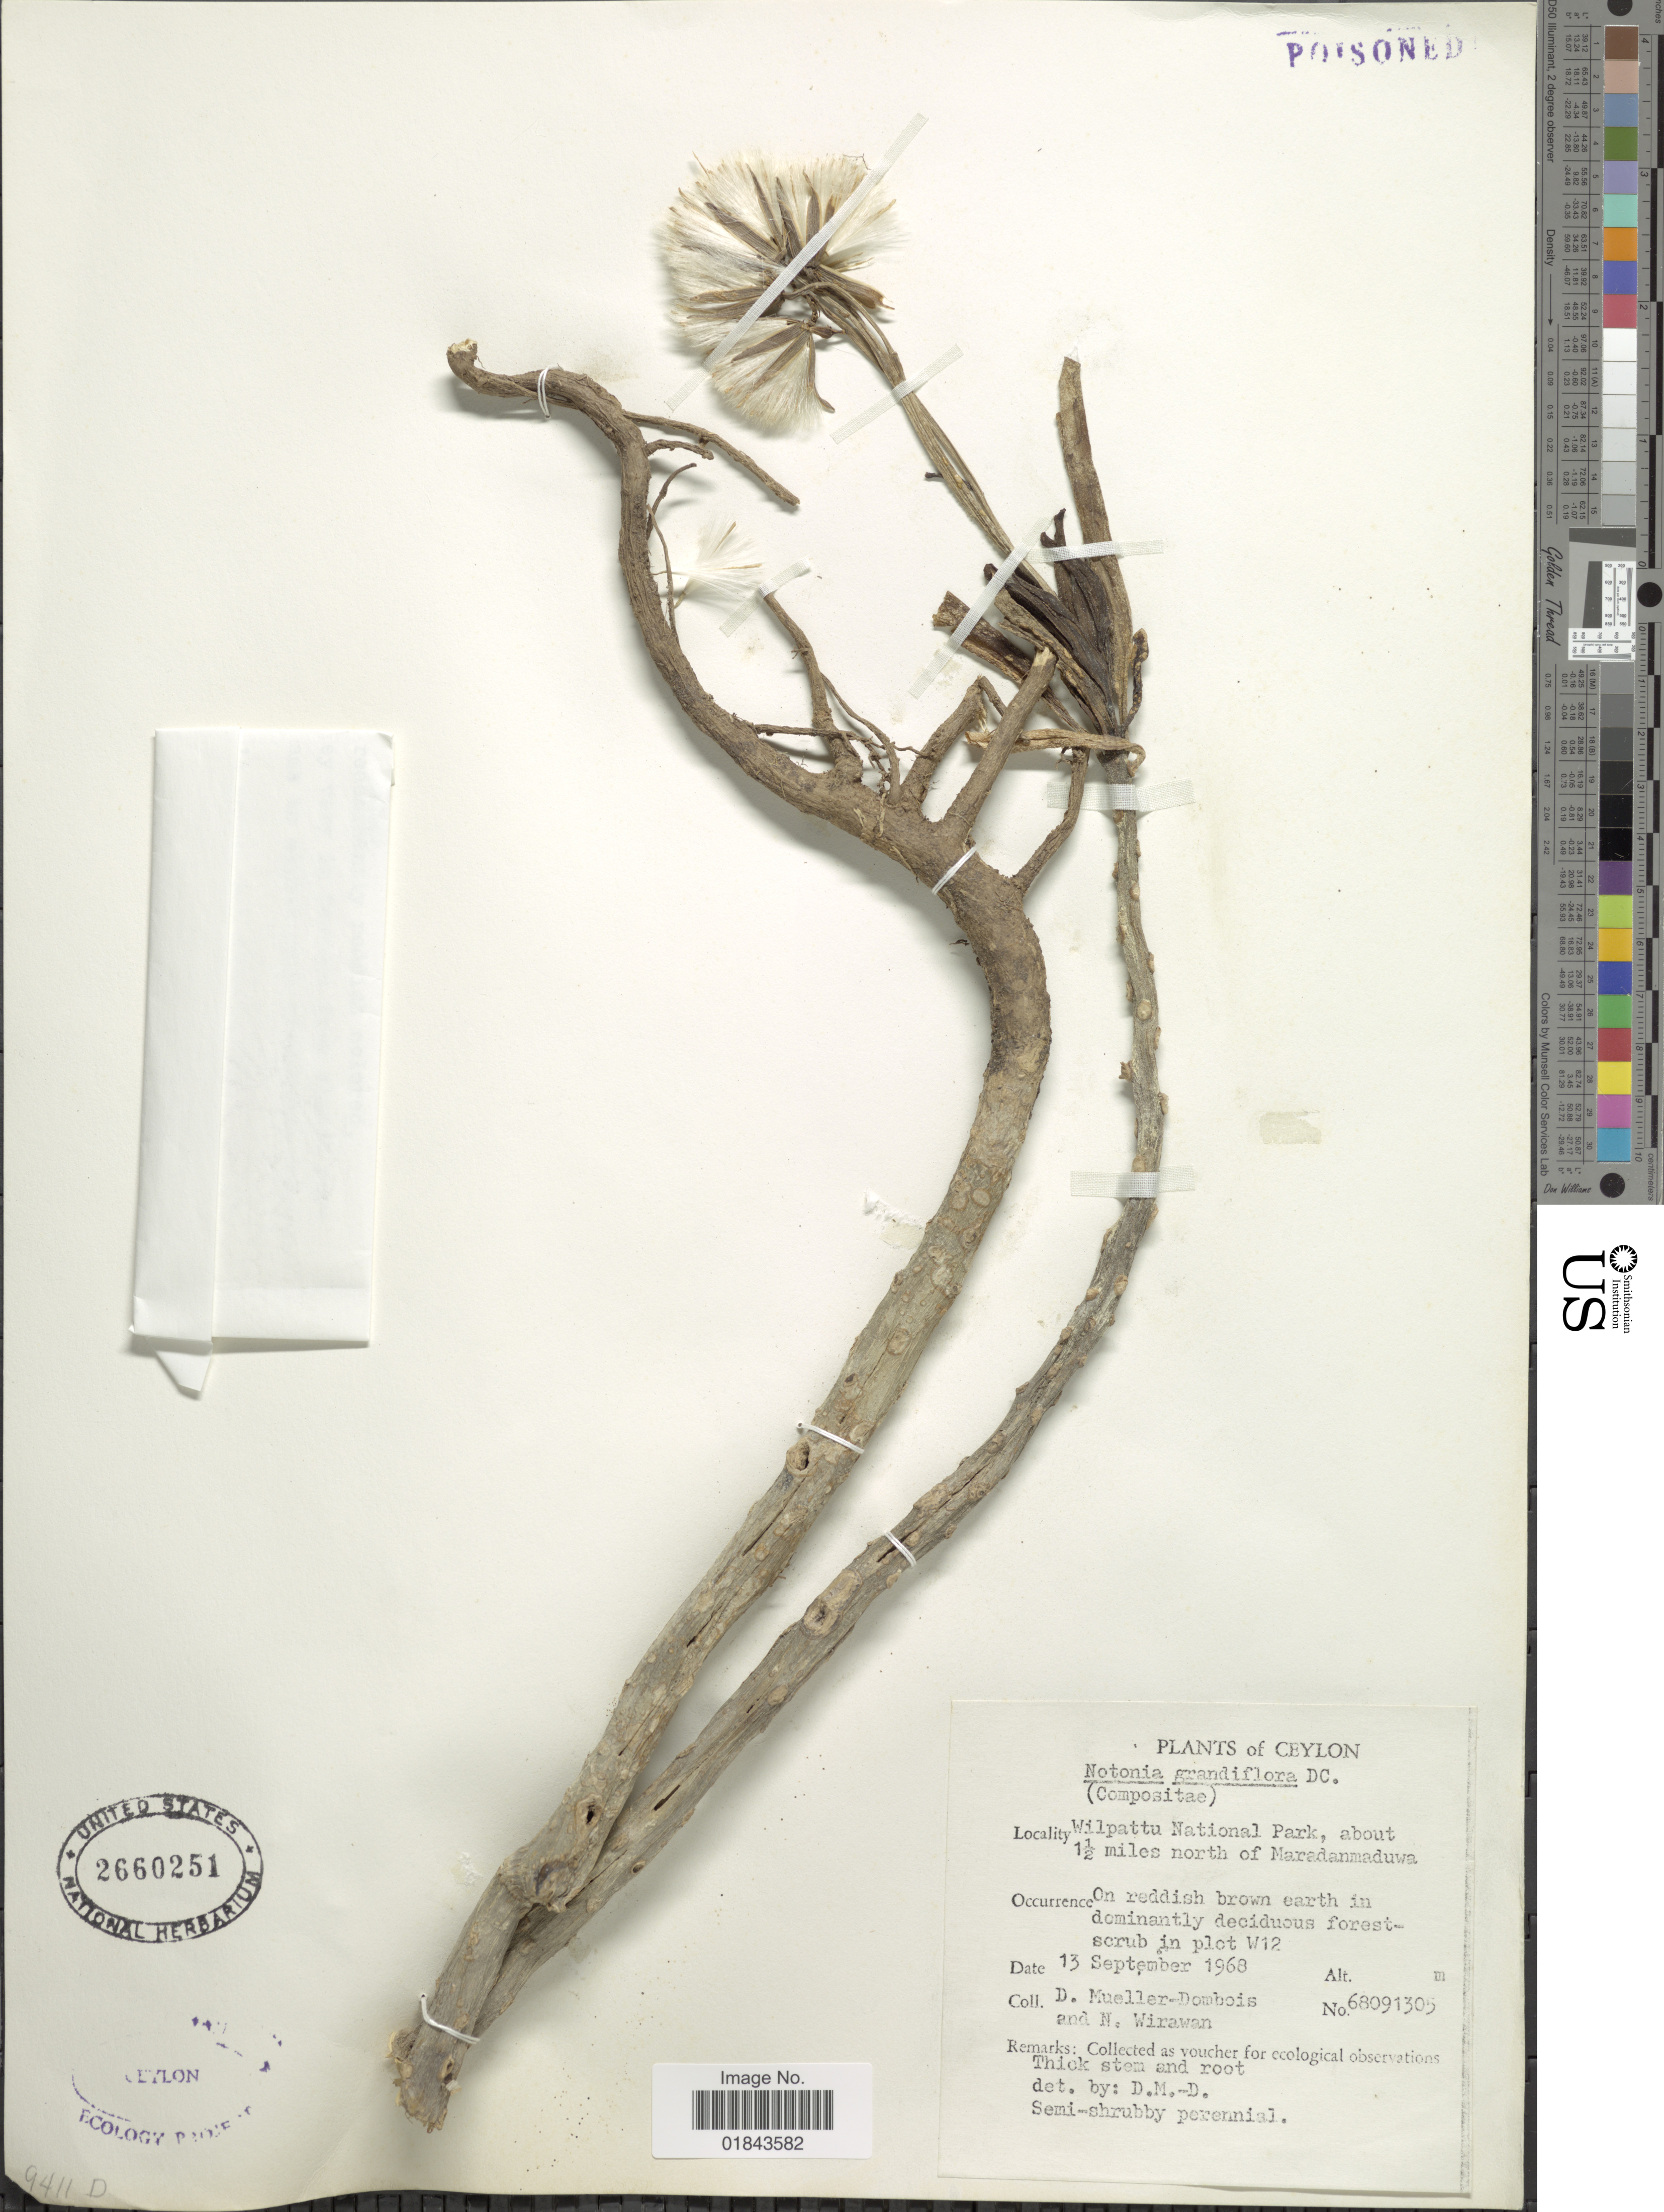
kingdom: Plantae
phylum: Tracheophyta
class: Magnoliopsida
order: Asterales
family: Asteraceae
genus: Notonia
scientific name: Notonia grandiflora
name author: DC.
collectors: D. Meuller-Dombois & N. Wirawan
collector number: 68091305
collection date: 1968-09-13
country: Sri Lanka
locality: Ceylon, Wilpattu National Park, about 1½ miles north of Maradanmaduwa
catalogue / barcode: US 2660251